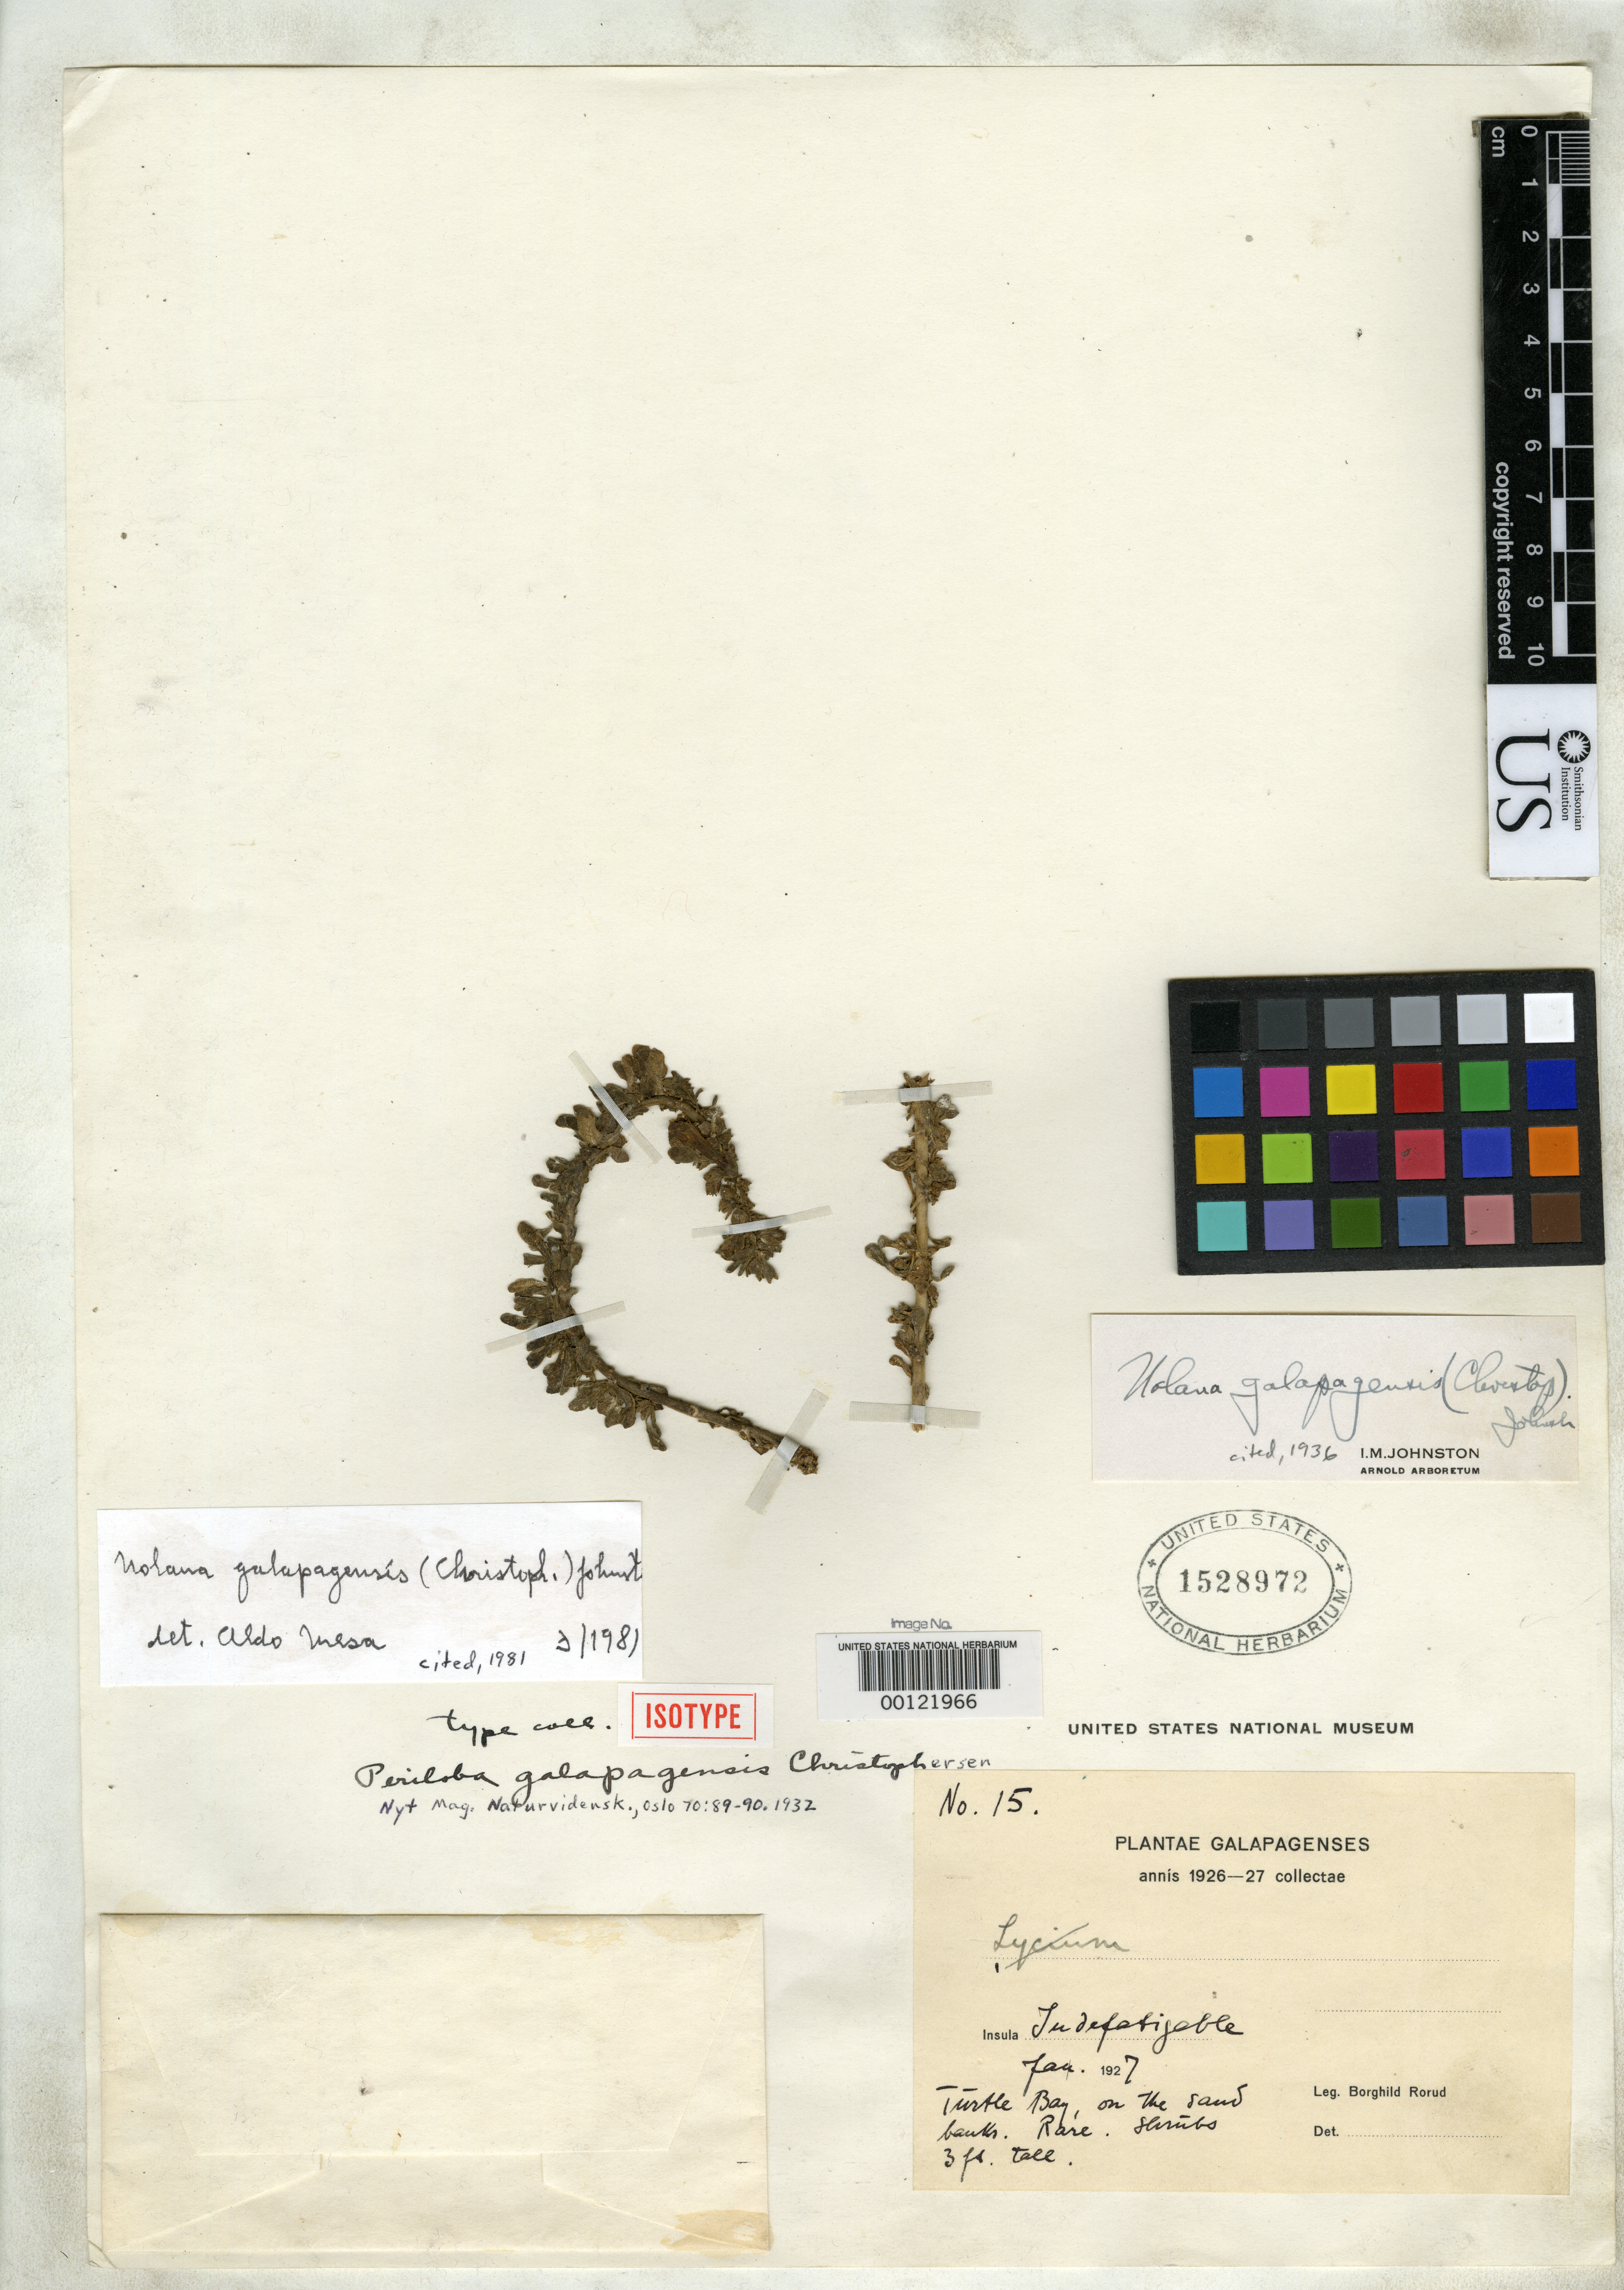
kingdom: Plantae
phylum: Tracheophyta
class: Magnoliopsida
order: Solanales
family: Solanaceae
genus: Periloba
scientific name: Periloba galapagensis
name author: Christoph.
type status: Type Fragment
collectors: B. Rorud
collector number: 15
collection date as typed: Jan 1927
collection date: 1927-01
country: Ecuador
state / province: Colón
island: Isabela [Albemarle]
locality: Turtle Bay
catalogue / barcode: US 1528972